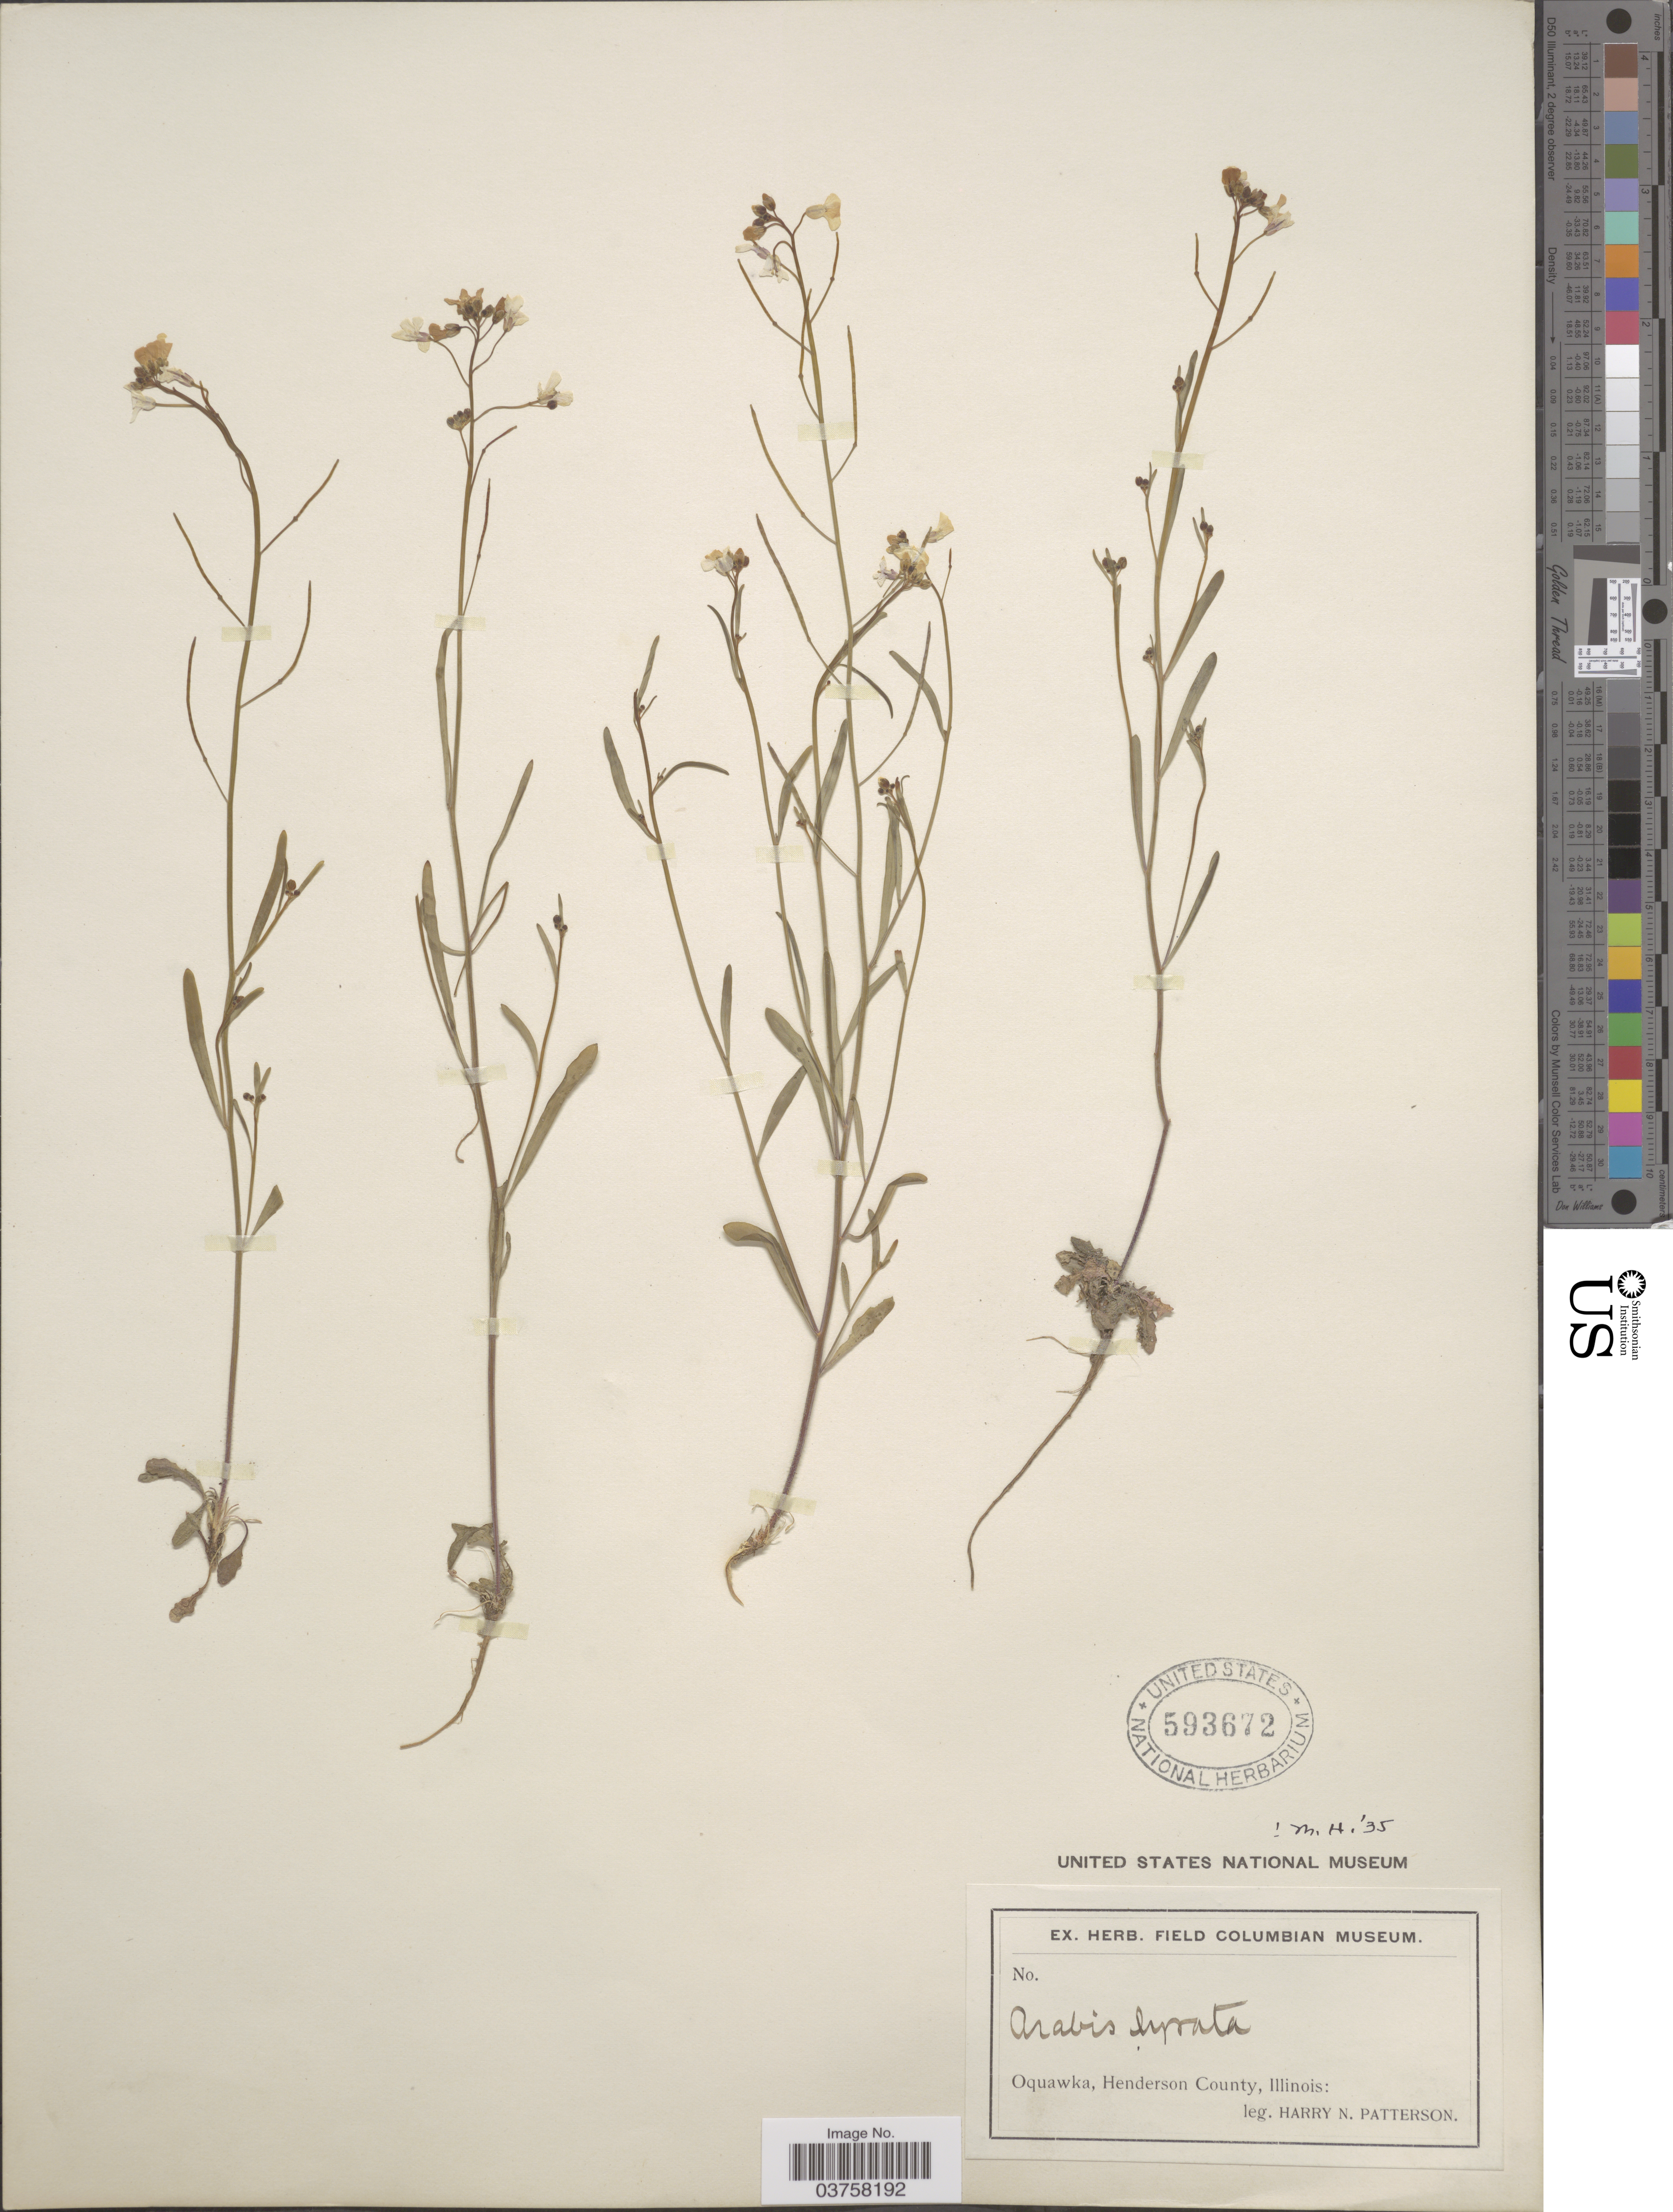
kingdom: Plantae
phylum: Tracheophyta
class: Magnoliopsida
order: Brassicales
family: Brassicaceae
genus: Arabis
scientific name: Arabis lyrata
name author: L.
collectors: H. N. Patterson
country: United States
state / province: Illinois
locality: Oquawka, Henderson County.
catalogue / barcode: US 593672